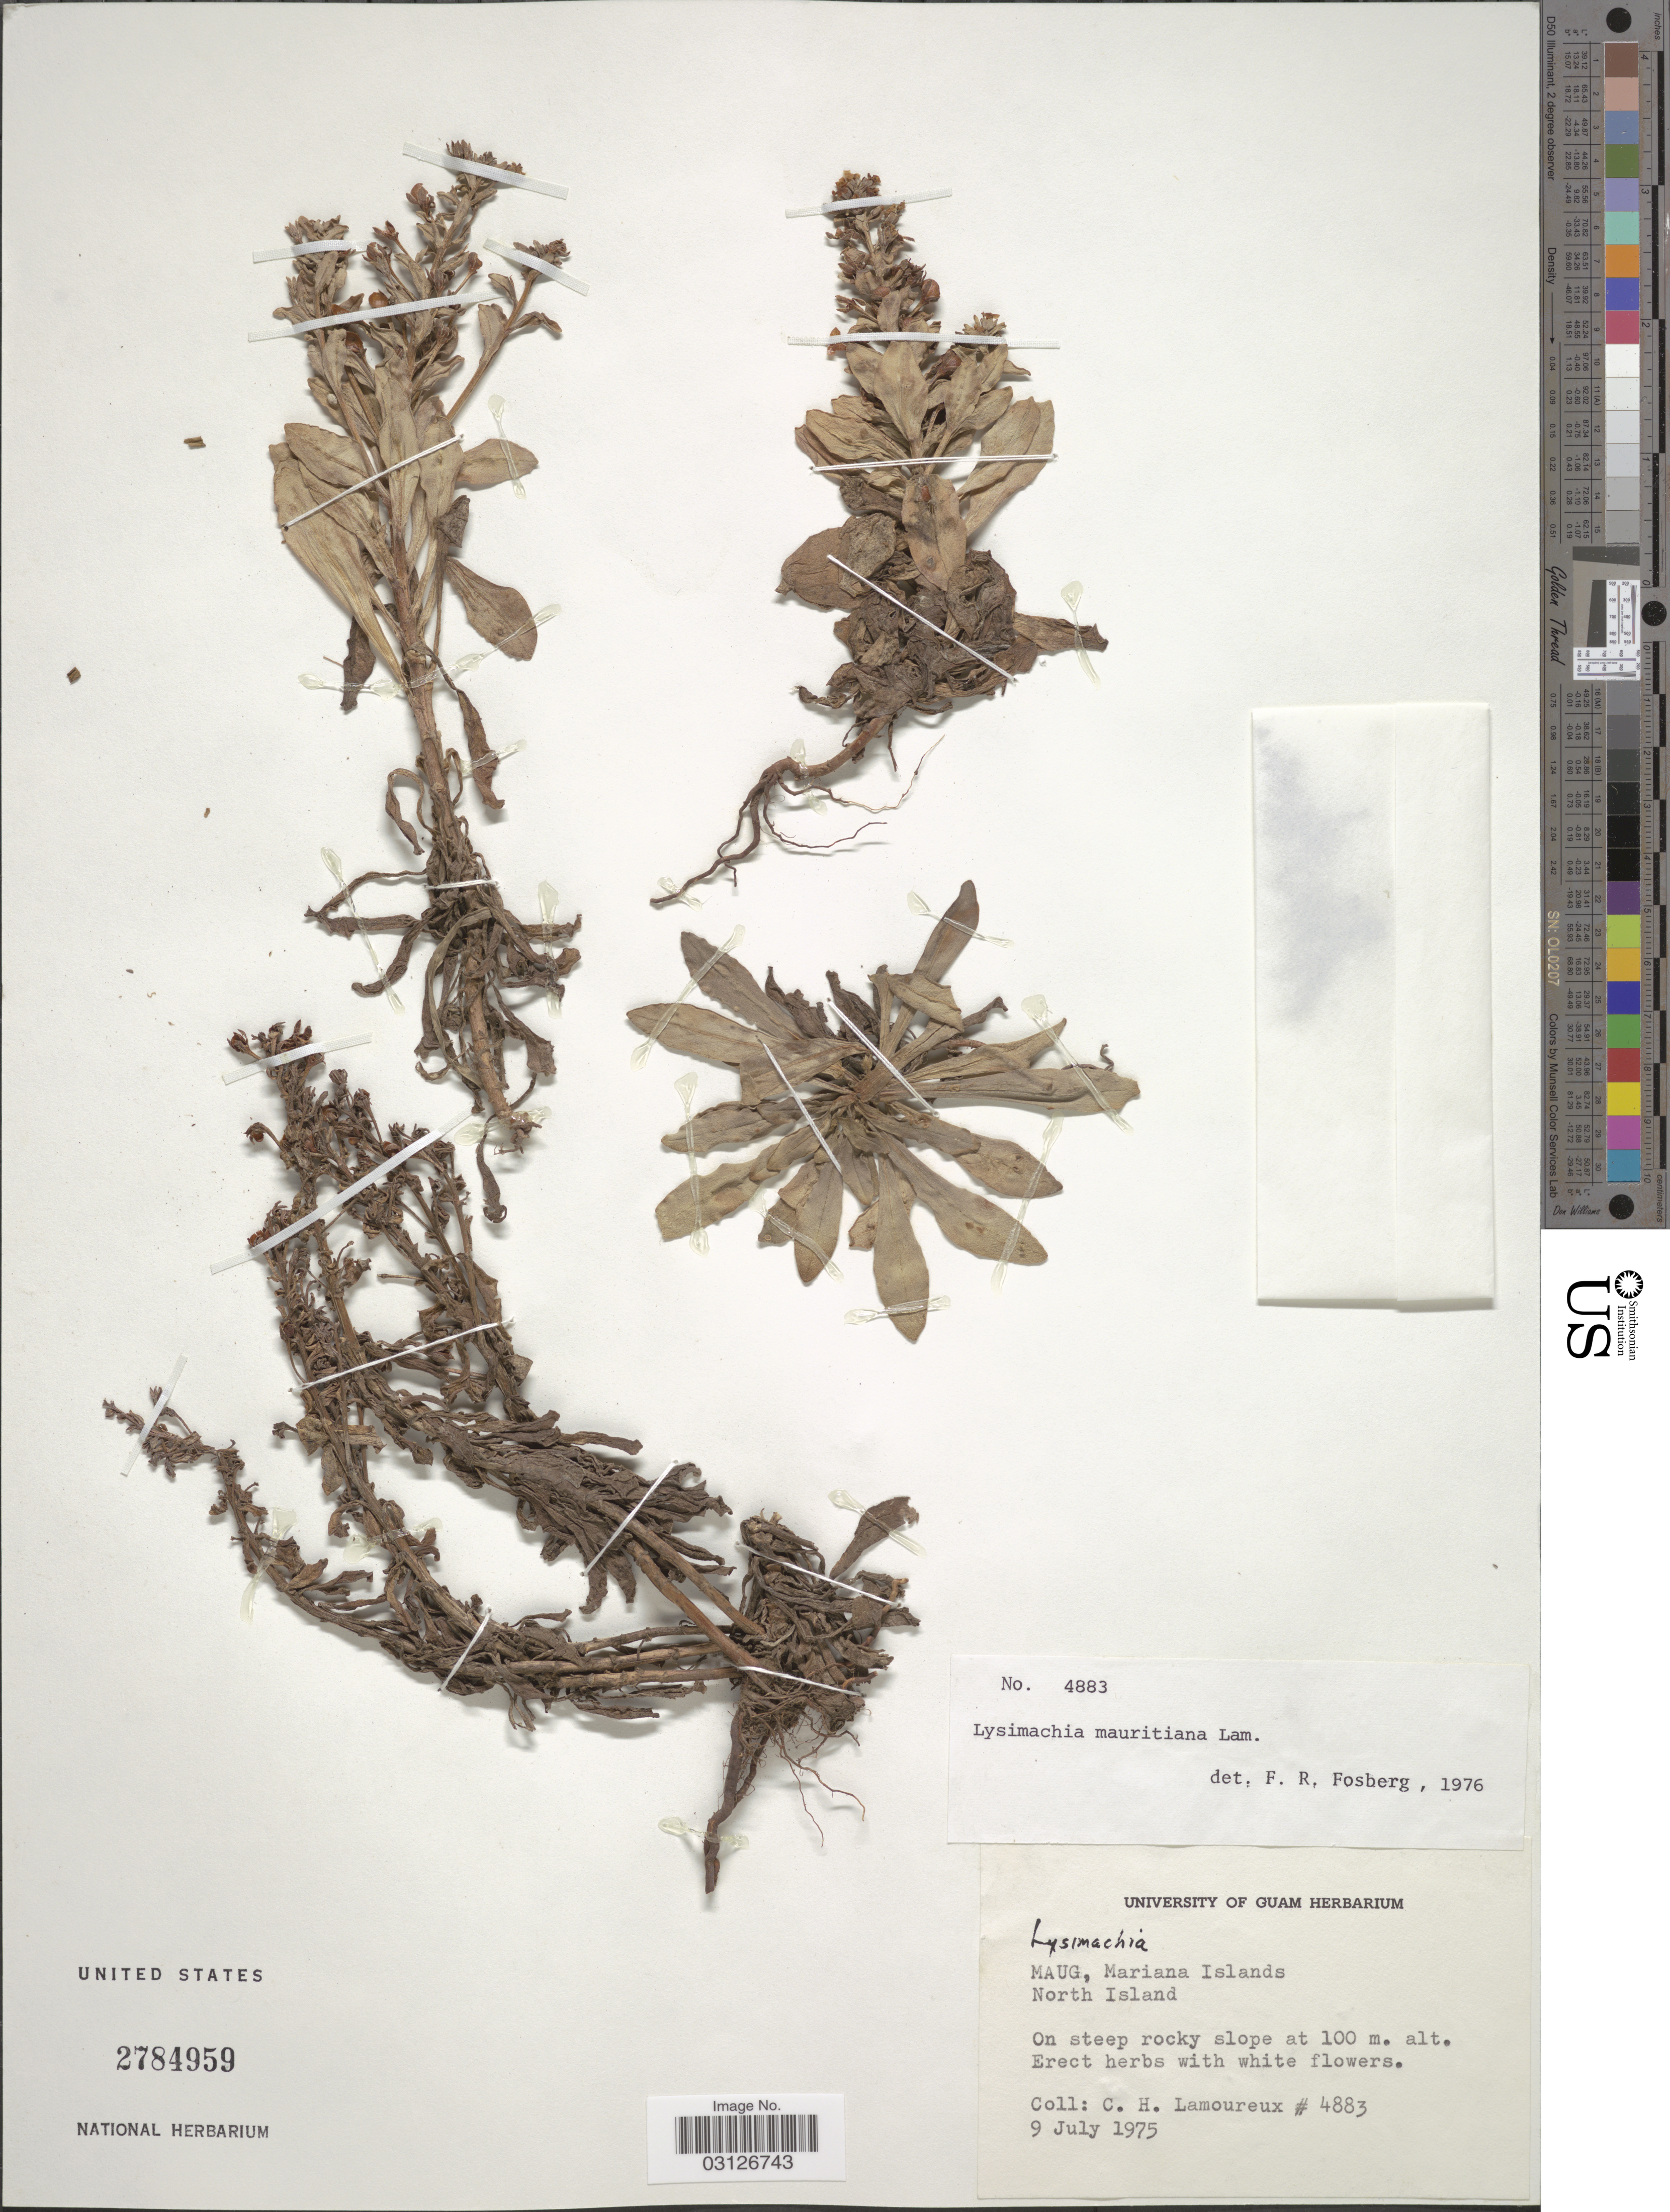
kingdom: Plantae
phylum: Tracheophyta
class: Magnoliopsida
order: Ericales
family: Primulaceae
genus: Lysimachia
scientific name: Lysimachia mauritiana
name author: Lam.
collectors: C. H. Lamoureux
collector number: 4883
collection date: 1975-07-09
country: Northern Mariana Islands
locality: Maug, Mariana Islands. North Island.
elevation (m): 100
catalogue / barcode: US 2784959